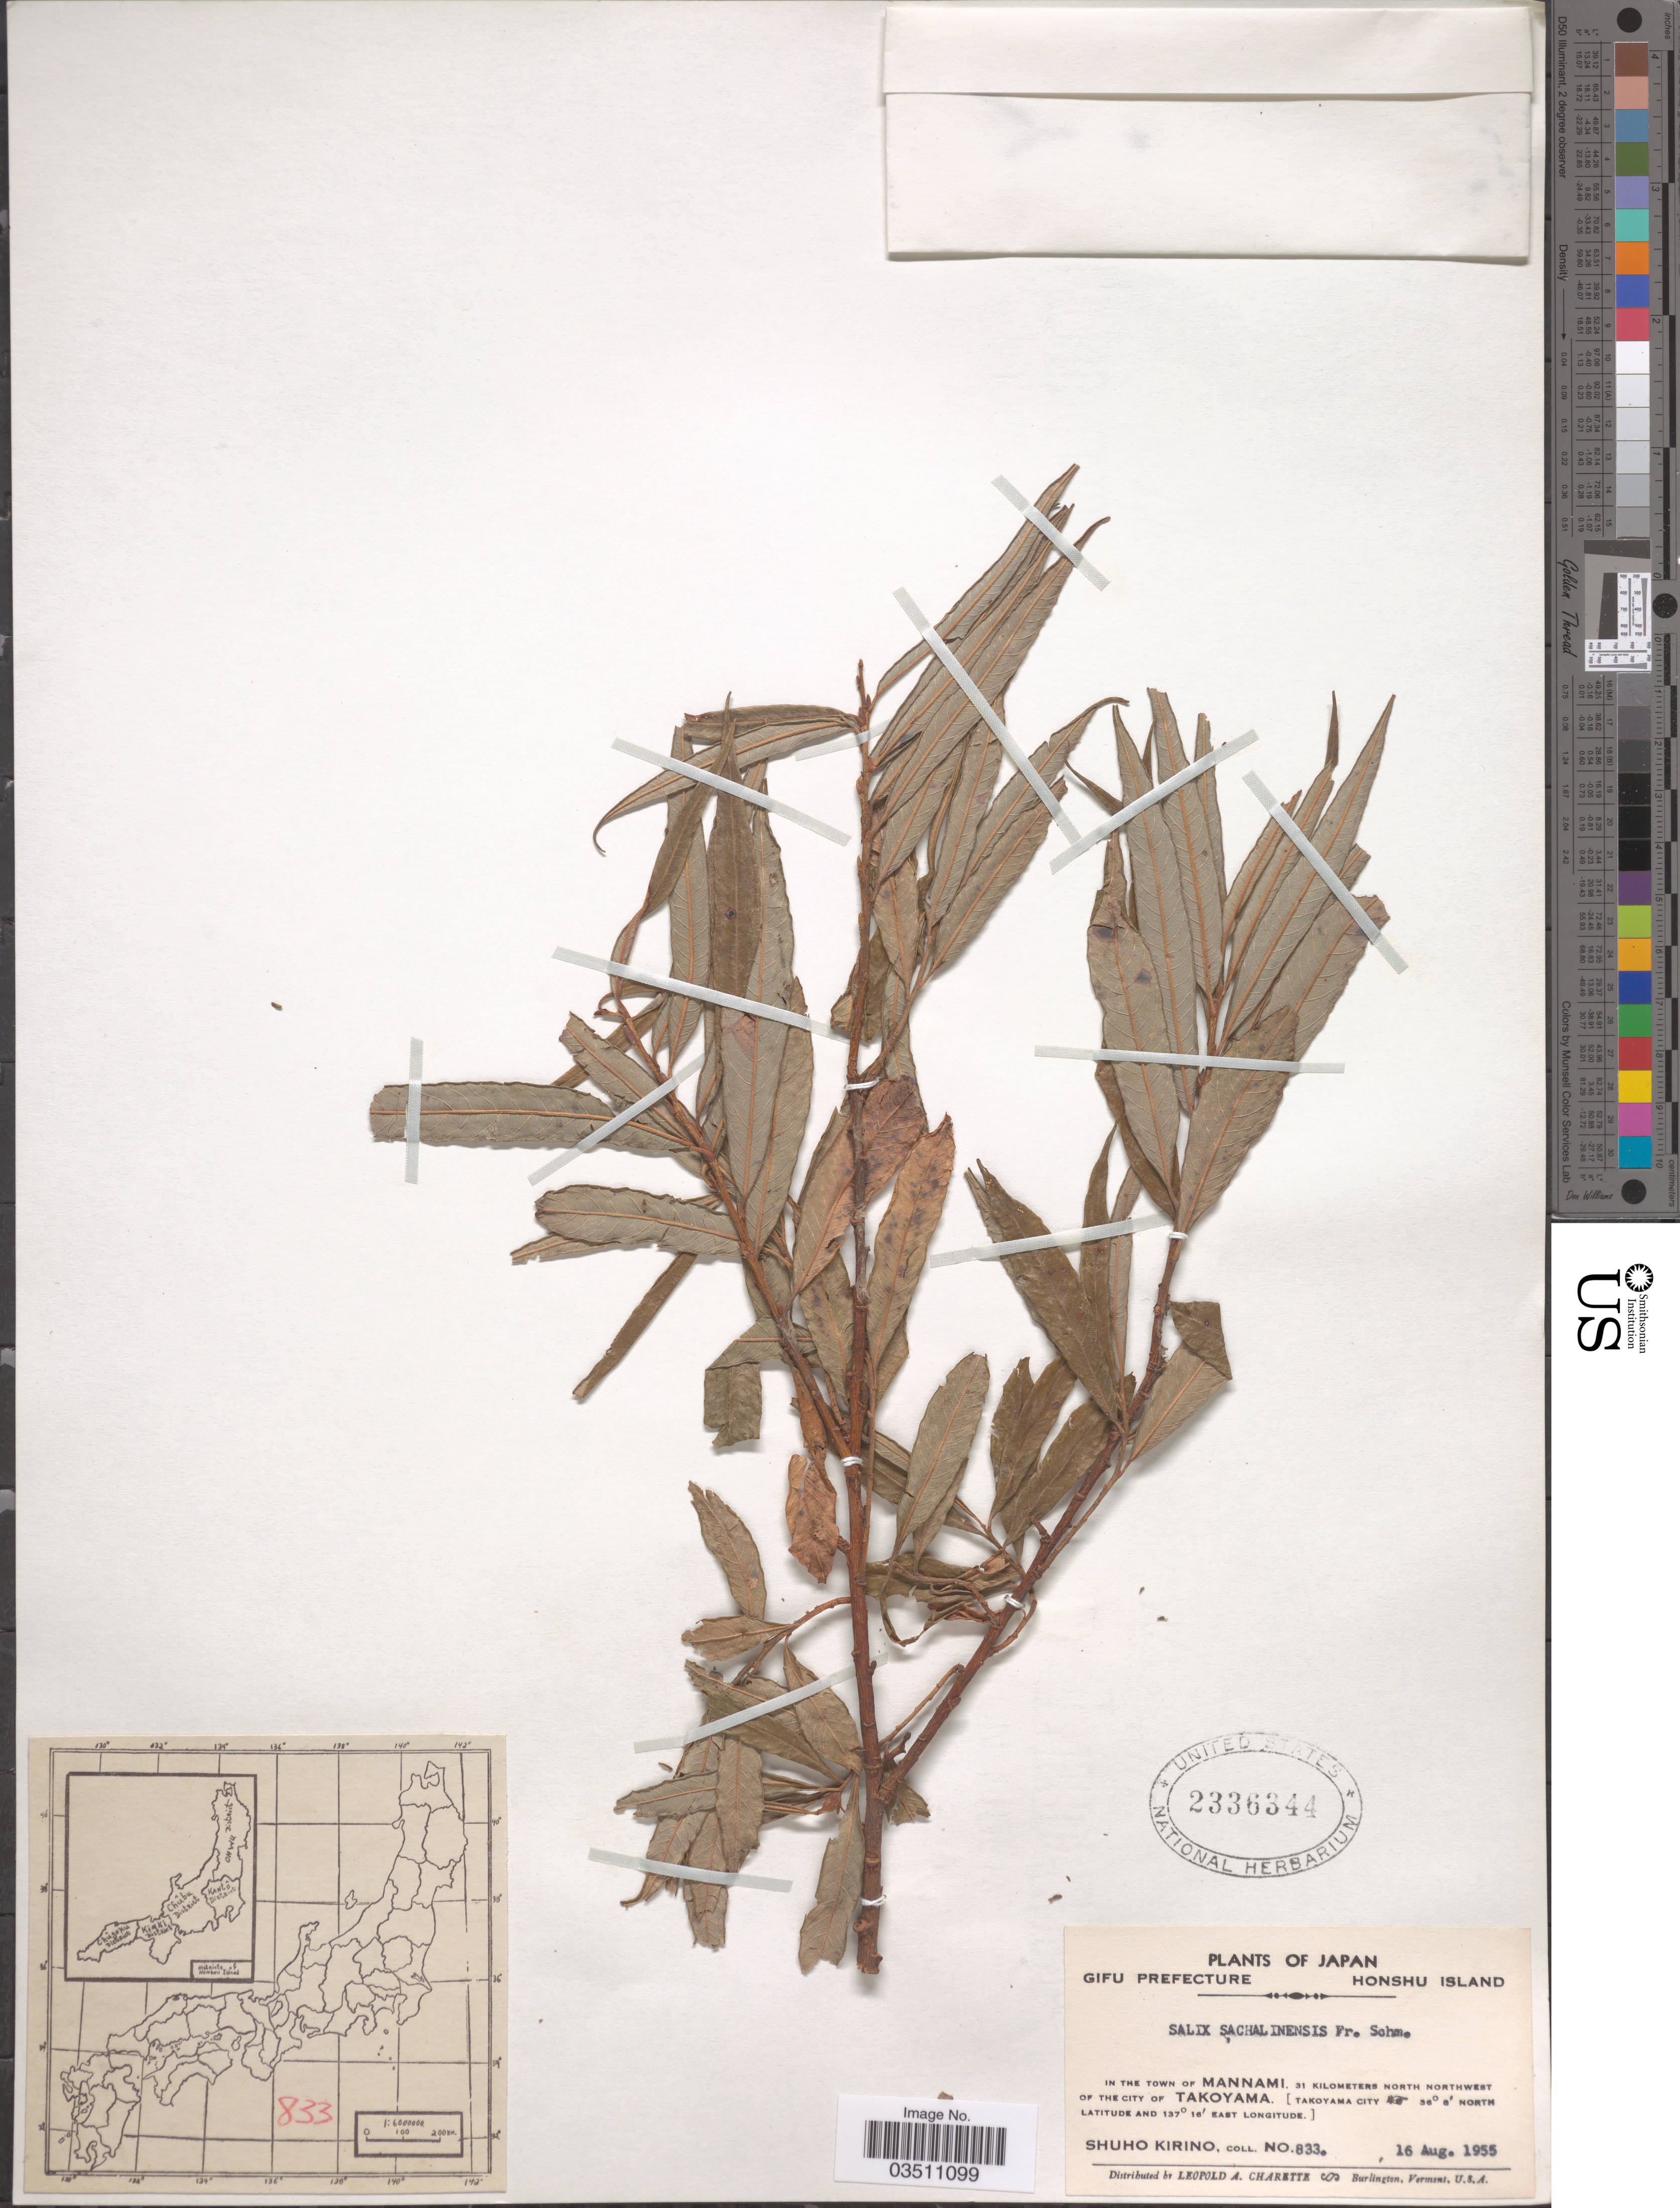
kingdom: Plantae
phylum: Tracheophyta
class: Magnoliopsida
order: Malpighiales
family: Salicaceae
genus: Salix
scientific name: Salix sachalinensis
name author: F. Schmidt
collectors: S. Kirino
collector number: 833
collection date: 1955-08-16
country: Japan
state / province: Gihu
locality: Gifu Prefecture. Honshu Island. In the town of Mannami, 31 kilometers north northwest of the city of Takoyama.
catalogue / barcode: US 2336344